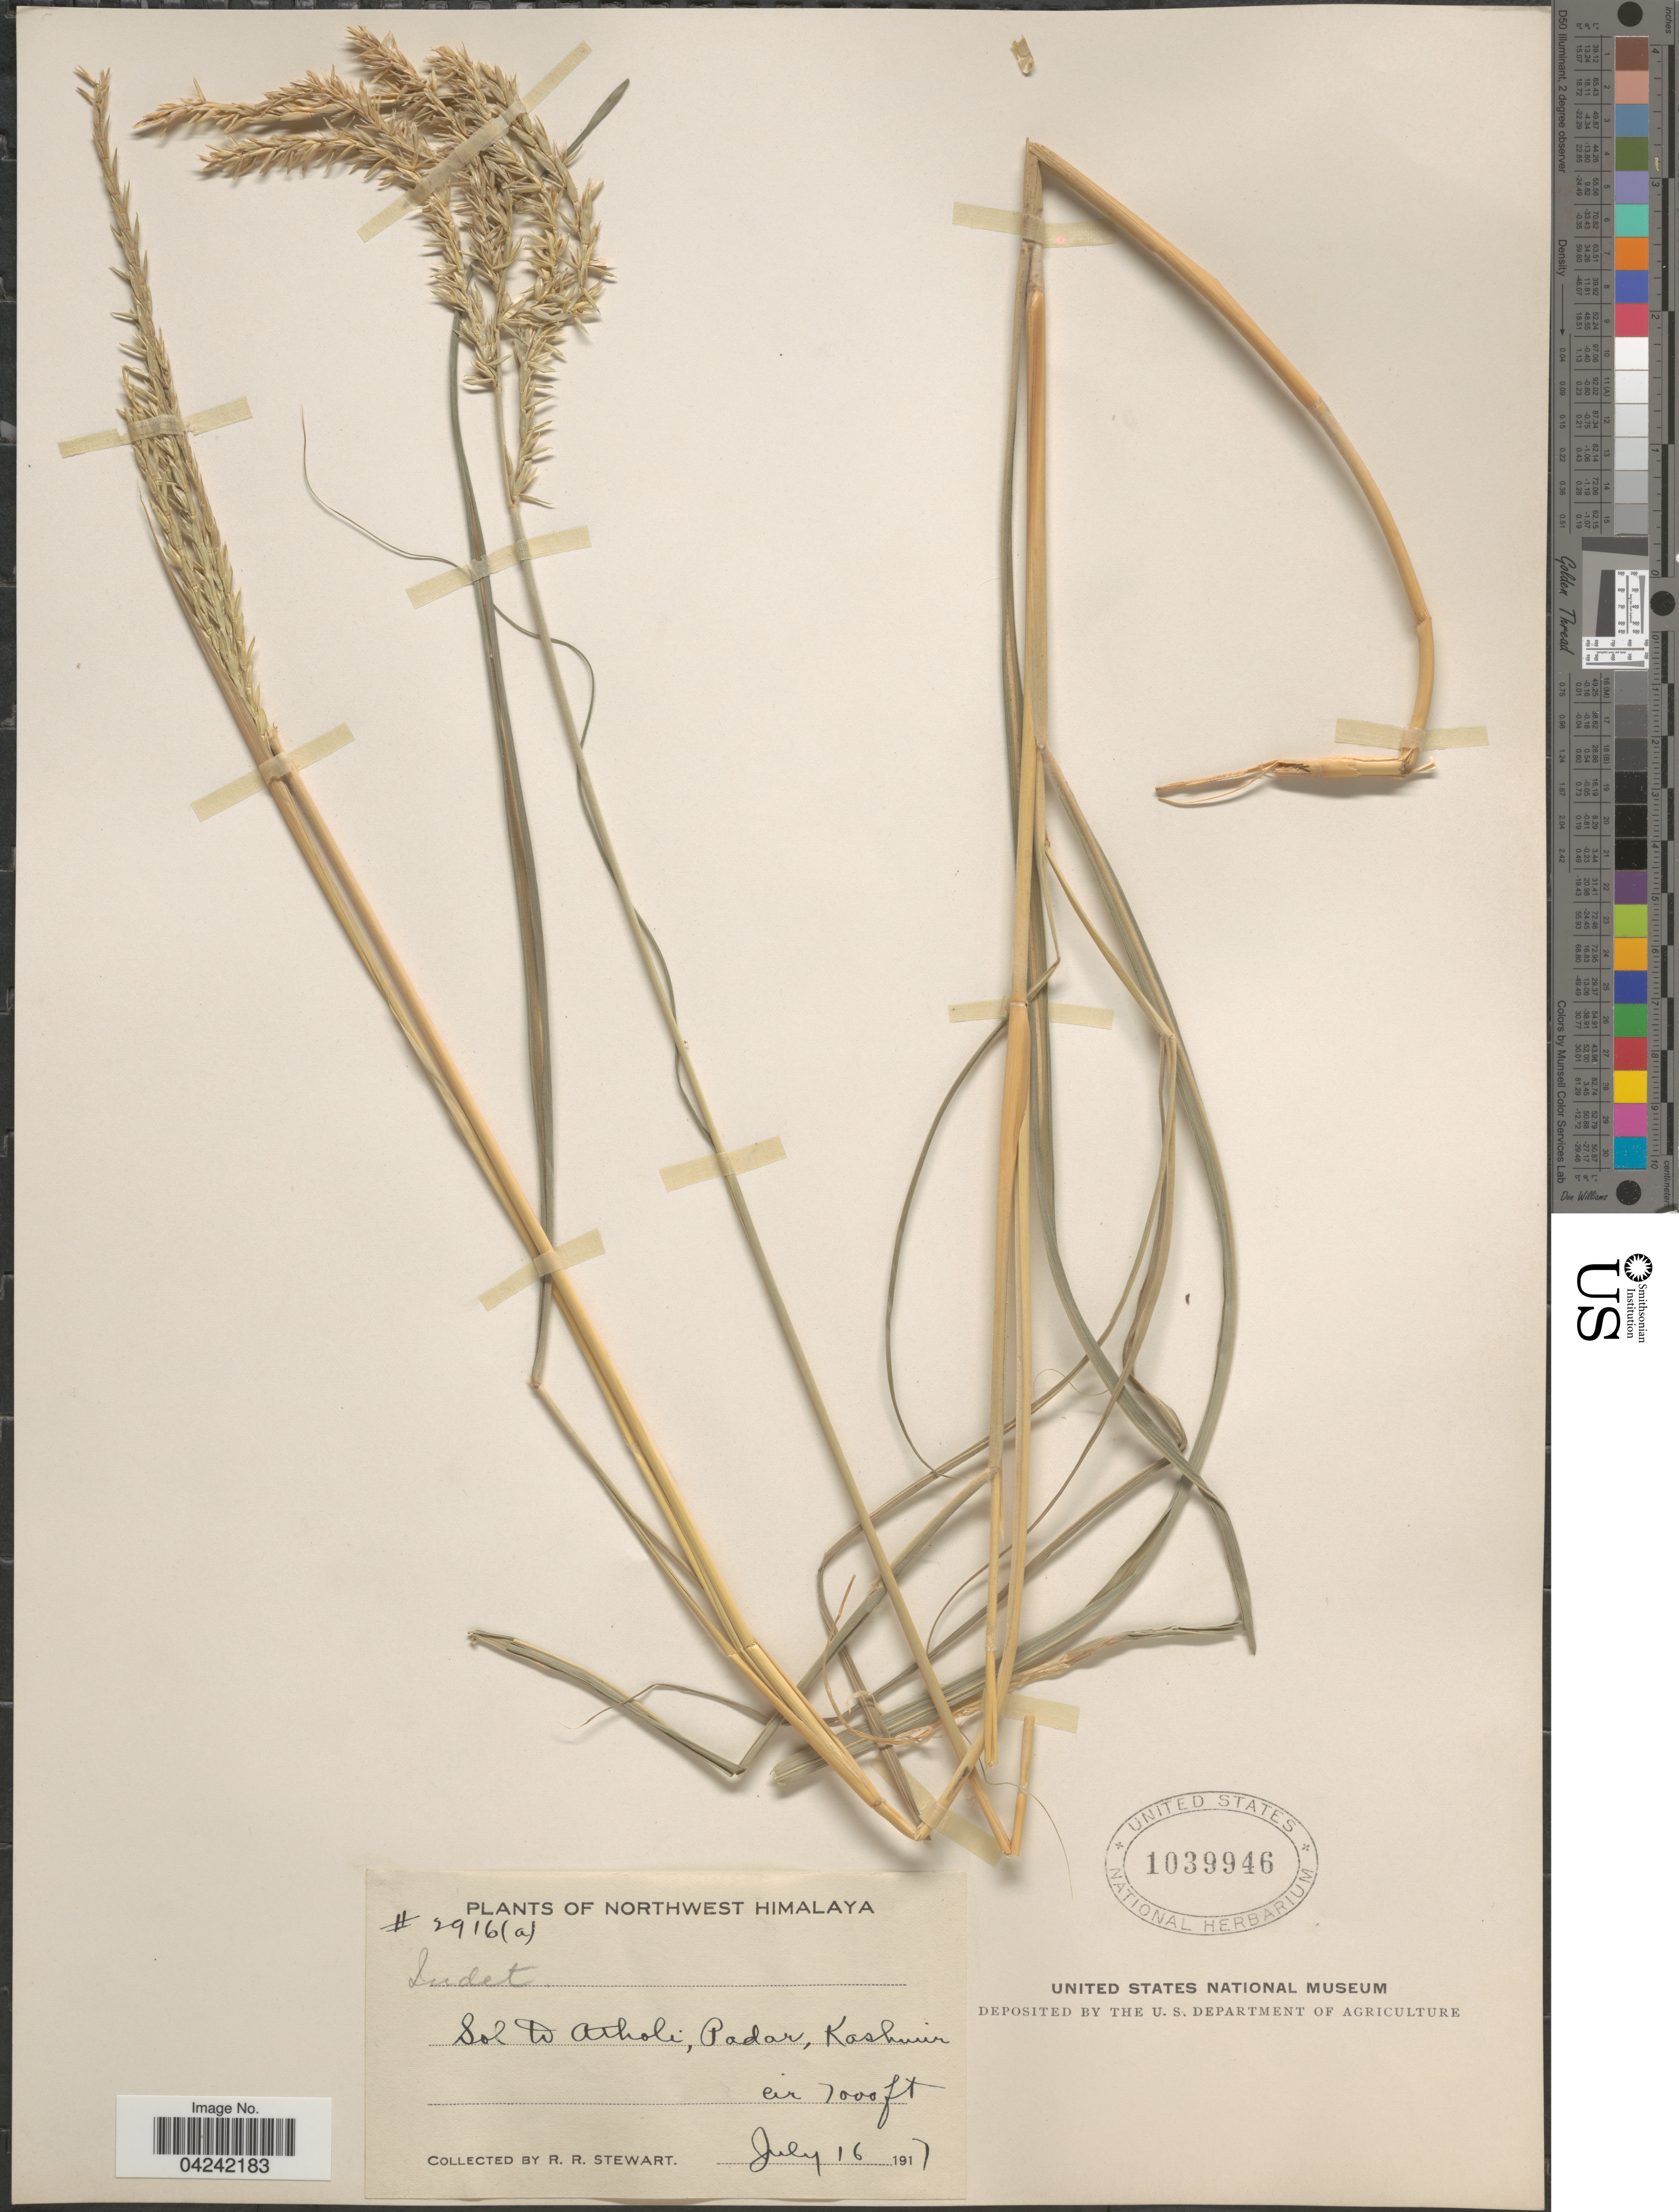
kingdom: Plantae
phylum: Tracheophyta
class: Liliopsida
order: Poales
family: Poaceae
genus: Phacelurus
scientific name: Phacelurus speciosus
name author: (Steud.) C. E. Hubb.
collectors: R. Stewart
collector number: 2916(a)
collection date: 1917-07-16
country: India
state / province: Jammu and Kashmir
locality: Northwest Himalaya. Sol D Atholi; Padar, Kashmir.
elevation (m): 2134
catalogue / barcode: US 1039946